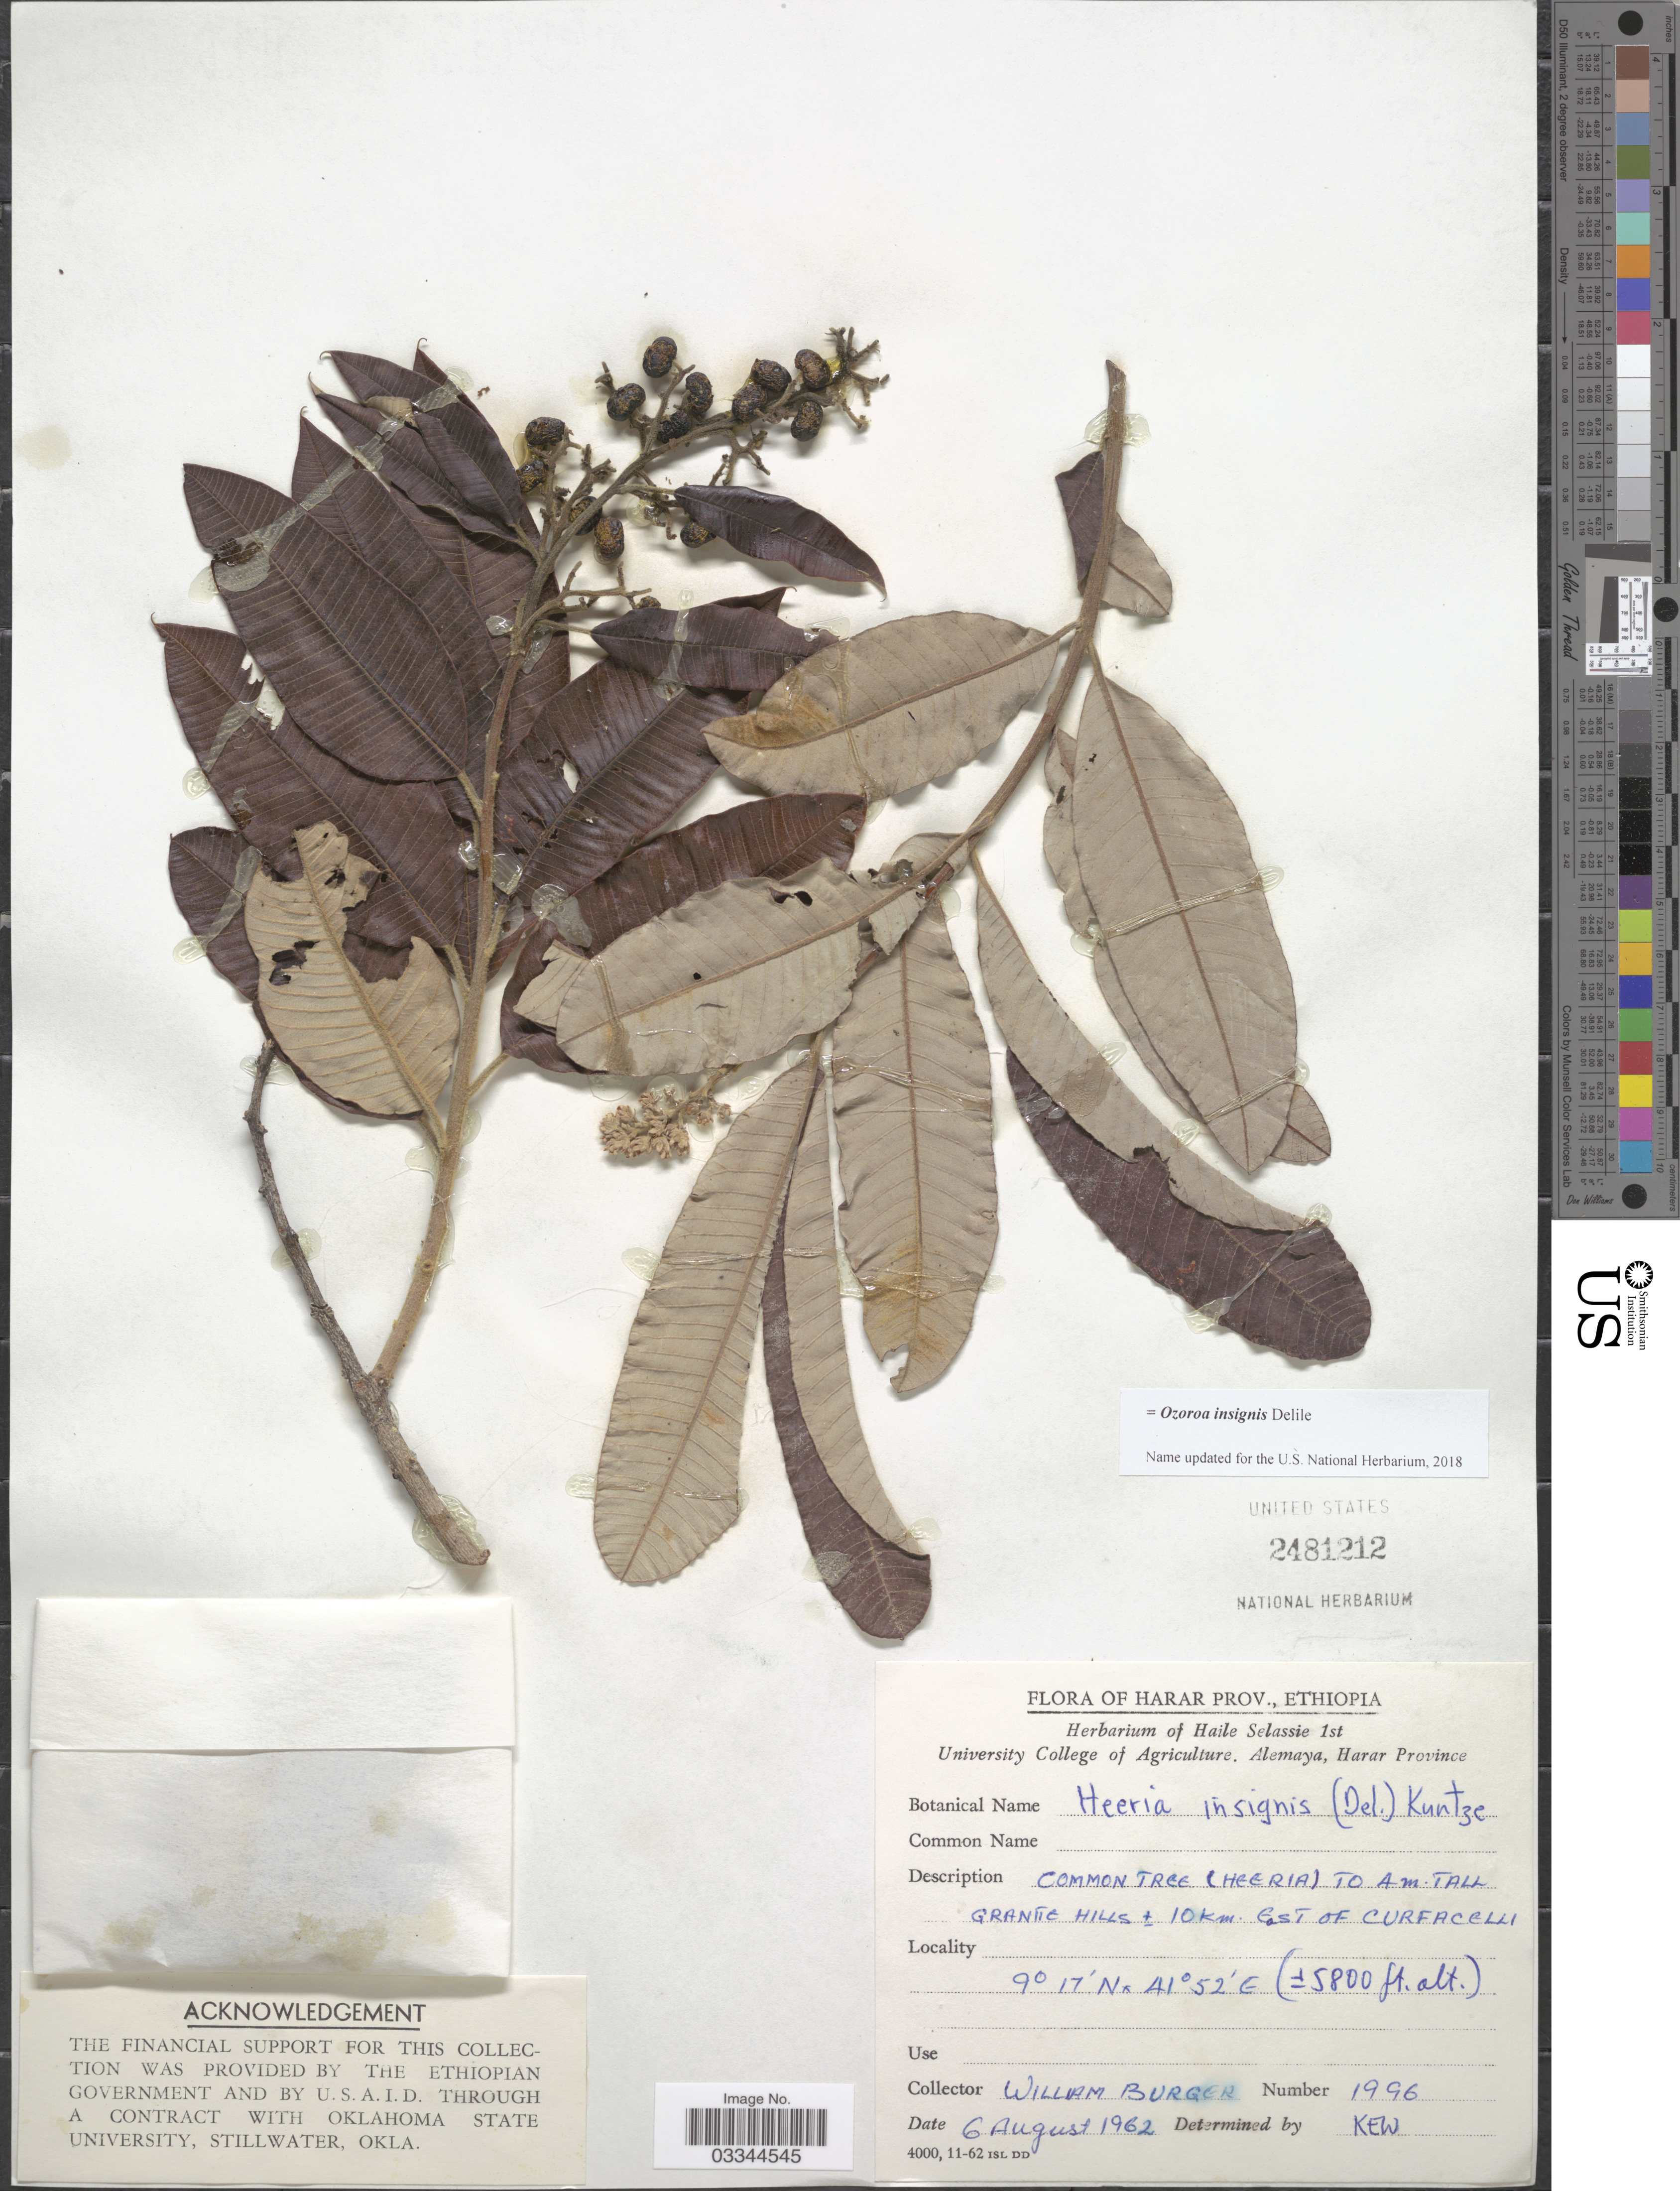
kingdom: Plantae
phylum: Tracheophyta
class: Magnoliopsida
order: Sapindales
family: Anacardiaceae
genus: Ozoroa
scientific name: Ozoroa insignis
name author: Delile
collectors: W. Burger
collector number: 1996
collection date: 1962-08-06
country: Ethiopia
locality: Harar Prov. Granite hills ± 10 km. east of Curfacelli.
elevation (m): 1768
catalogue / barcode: US 2481212